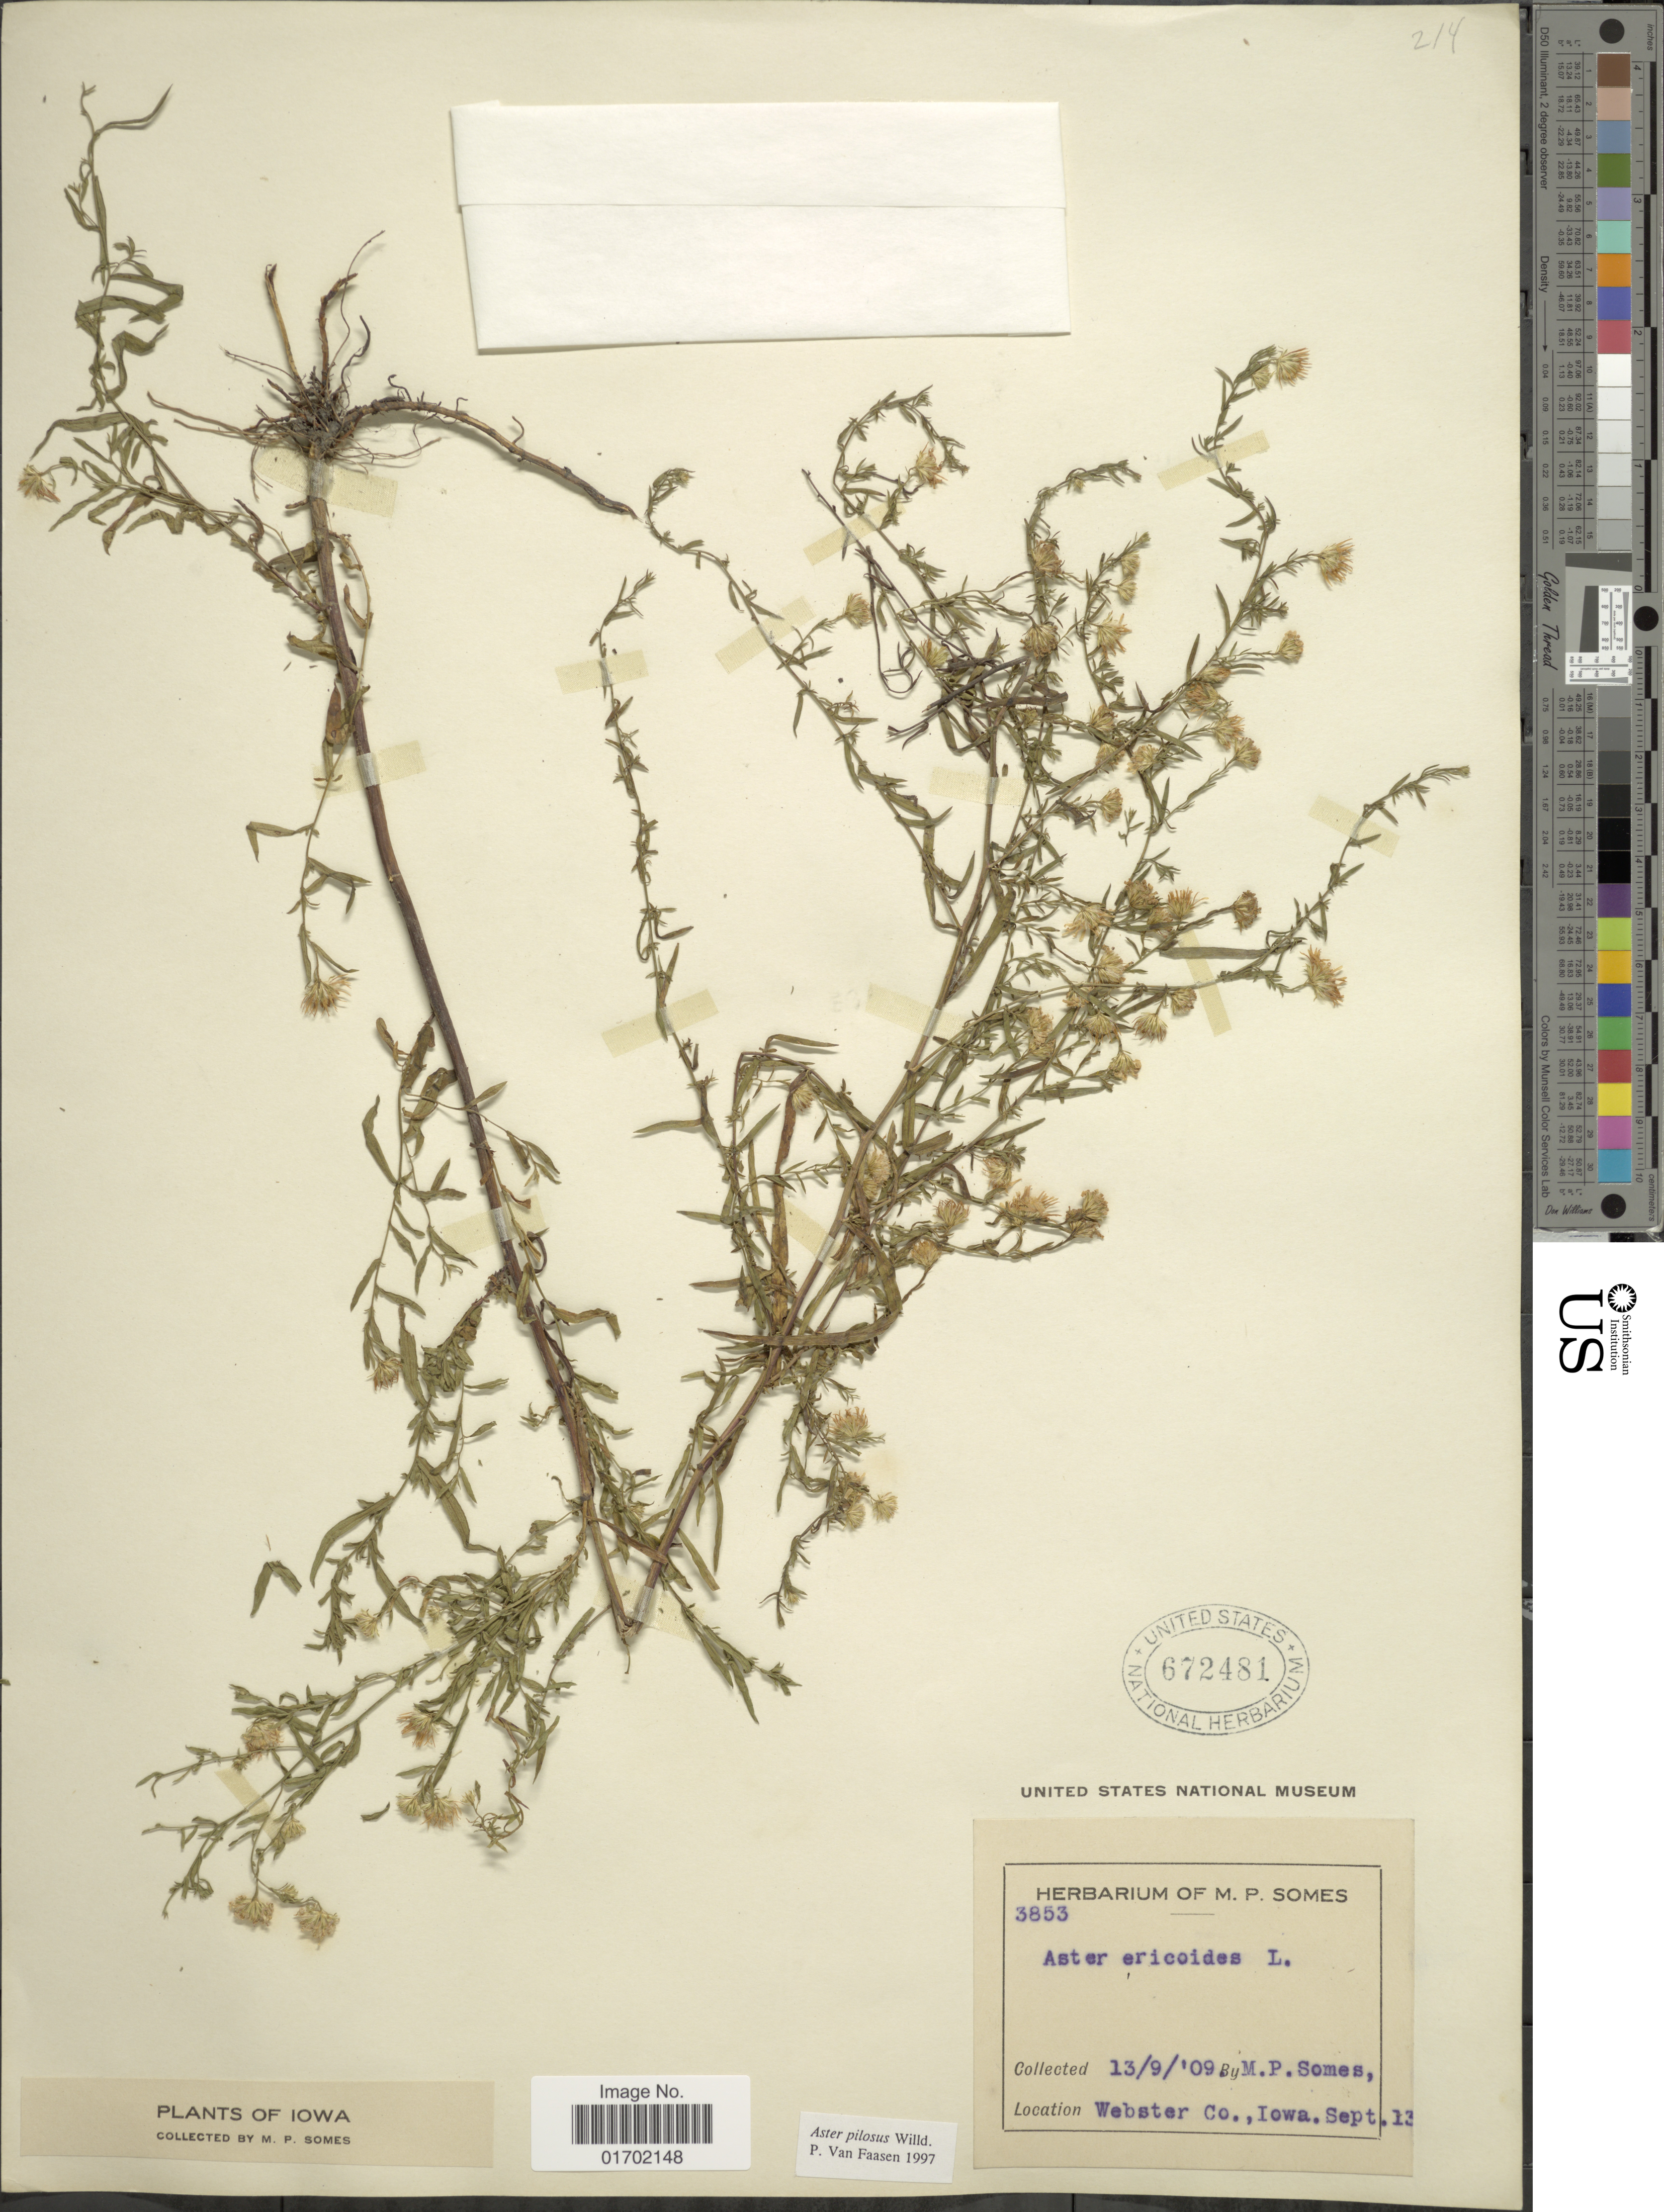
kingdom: Plantae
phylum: Tracheophyta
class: Magnoliopsida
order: Asterales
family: Asteraceae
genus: Symphyotrichum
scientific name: Symphyotrichum pilosum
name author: (Willd.) G.L. Nesom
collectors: M. Somes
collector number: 3853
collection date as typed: Transcribed d/m/y: 13/9/9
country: United States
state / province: Iowa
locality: Webster Co.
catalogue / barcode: US 672481